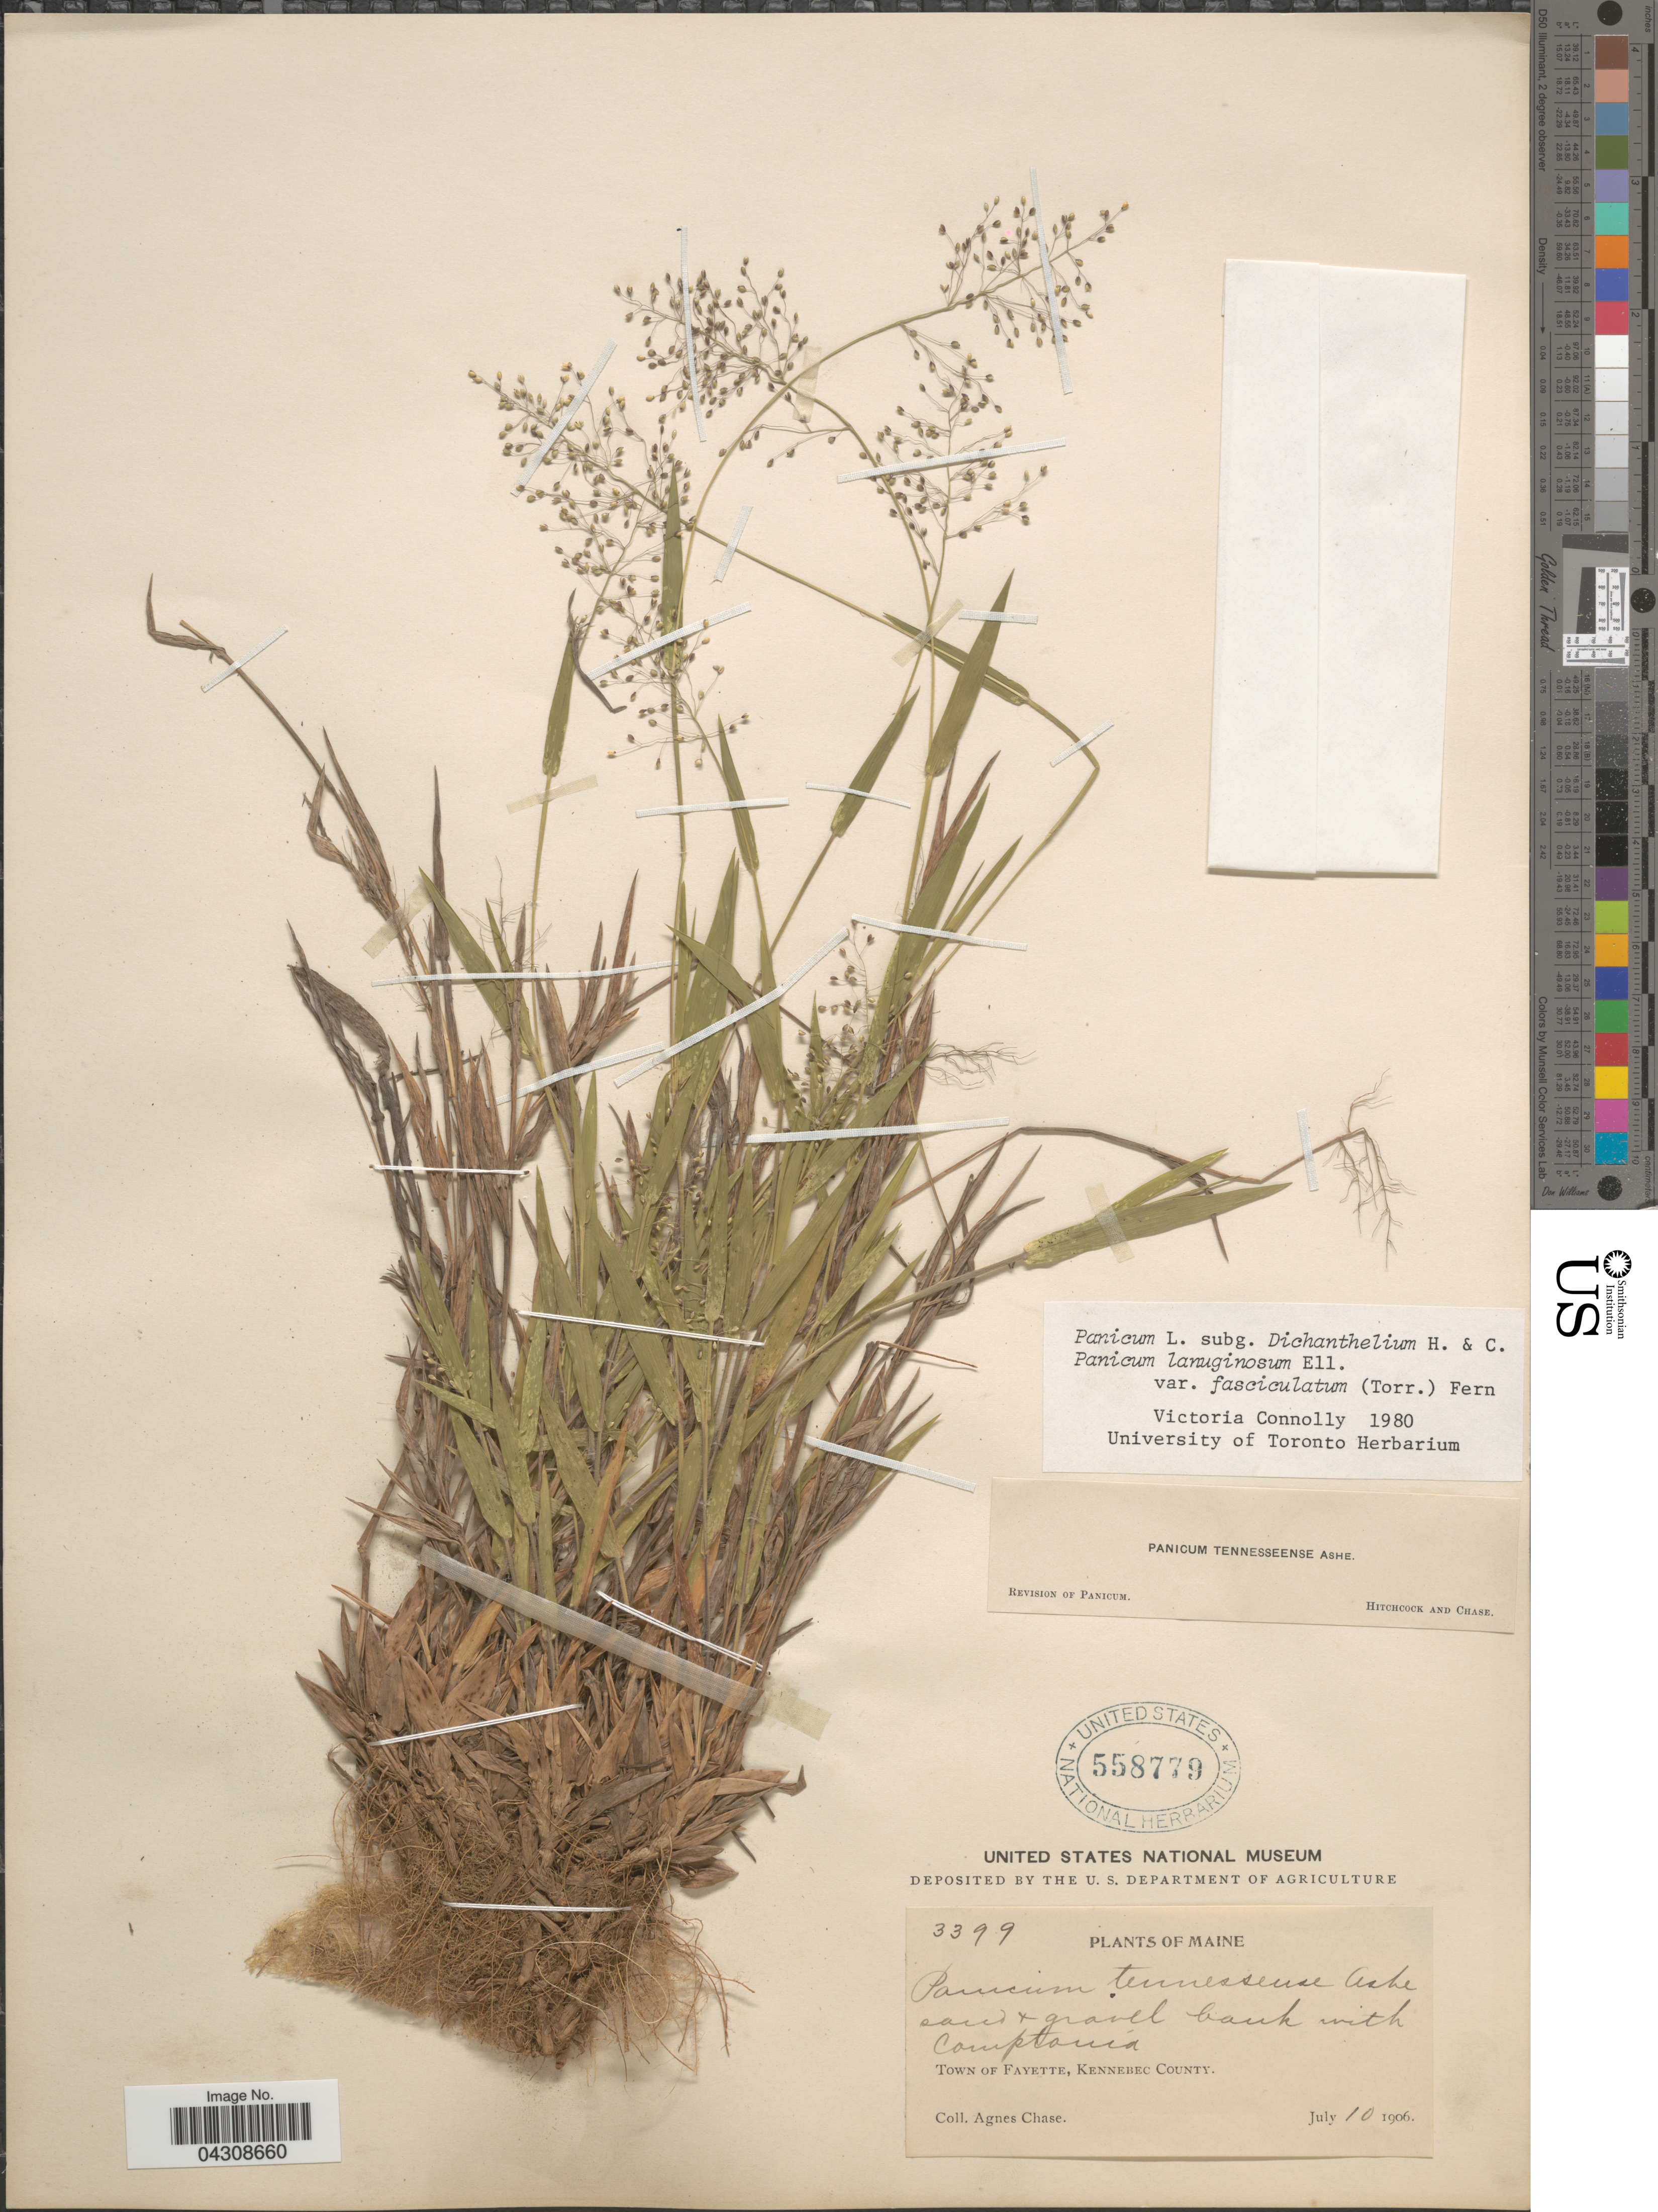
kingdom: Plantae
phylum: Tracheophyta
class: Liliopsida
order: Poales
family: Poaceae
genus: Dichanthelium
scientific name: Dichanthelium acuminatum var. acuminatum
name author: (Sw.) Gould & C.A. Clark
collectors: A. Chase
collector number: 3399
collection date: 1906-07-10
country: United States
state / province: Maine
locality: Town of Fayette, Kennebec County.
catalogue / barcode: US 558779